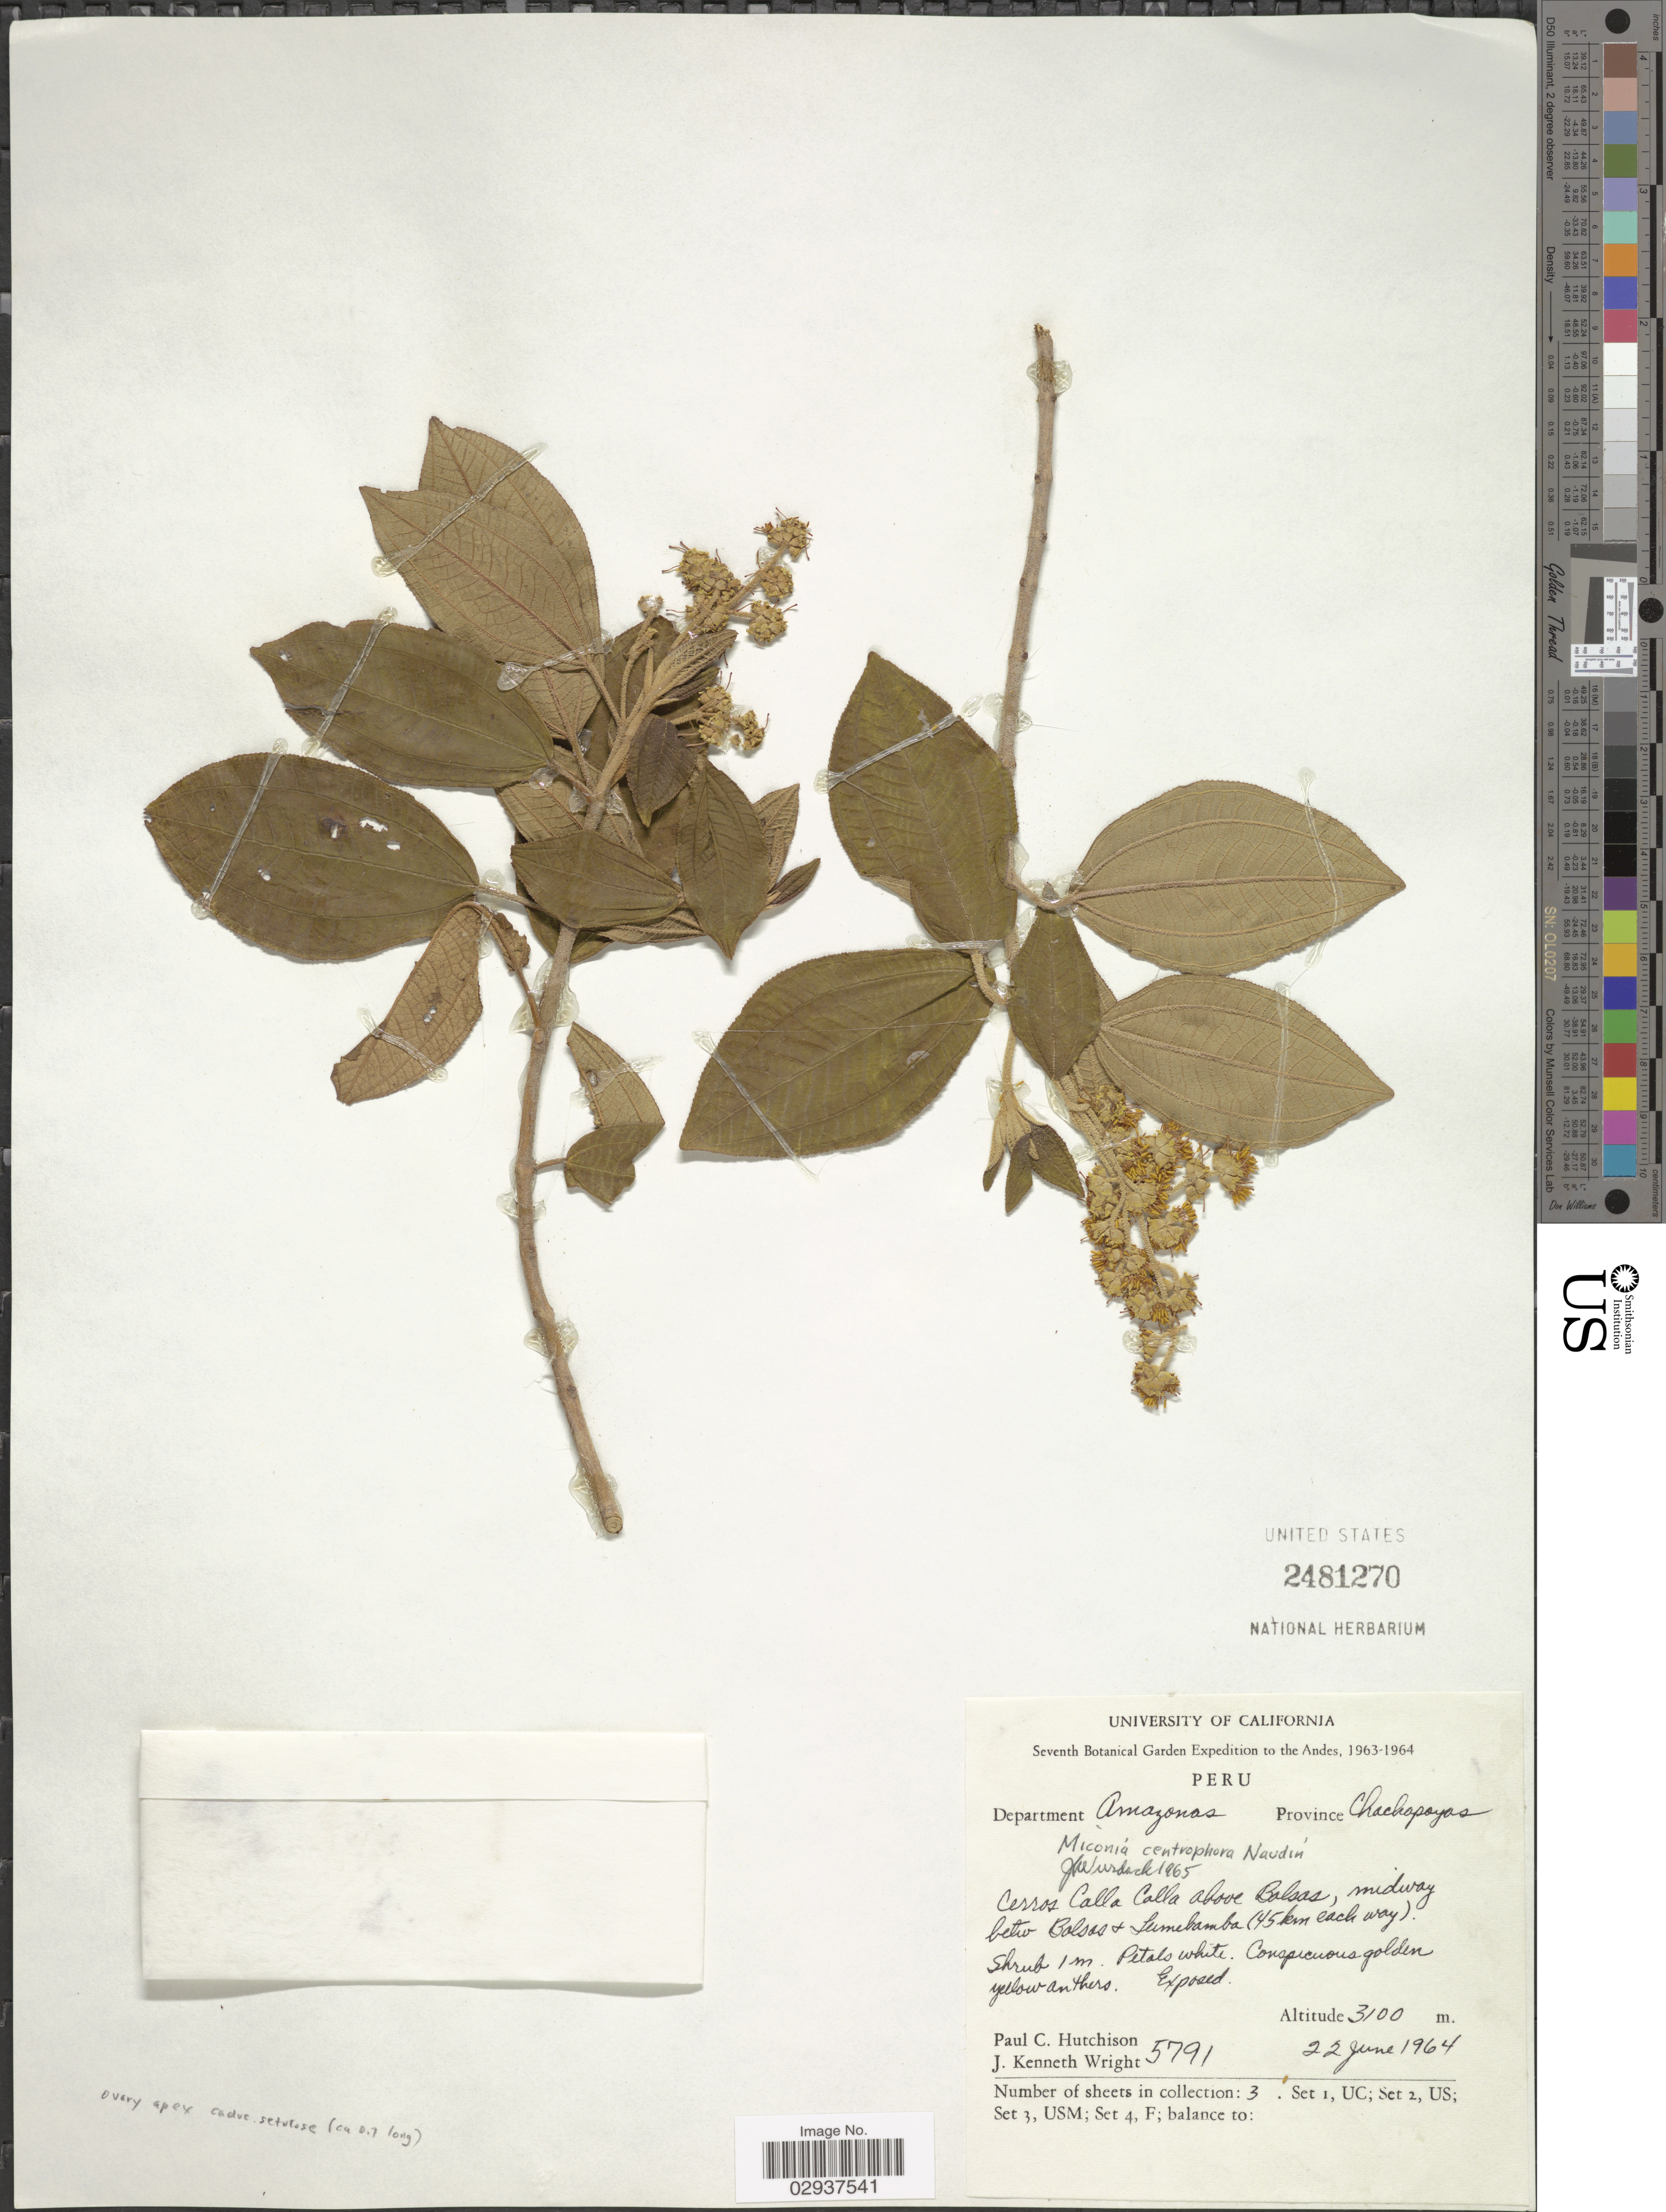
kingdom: Plantae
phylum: Tracheophyta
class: Magnoliopsida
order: Myrtales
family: Melastomataceae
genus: Miconia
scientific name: Miconia centrophora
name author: Naudin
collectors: P. C. Hutchison & J. K. Wright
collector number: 5791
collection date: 1964-06-22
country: Peru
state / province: Amazonas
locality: Cerros Calla Calla above Balsas, midway betw. Balsas + Leimebamba (45 km. each way), Province Chachapoyas, Department Amazonas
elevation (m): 3100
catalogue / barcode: US 2481270